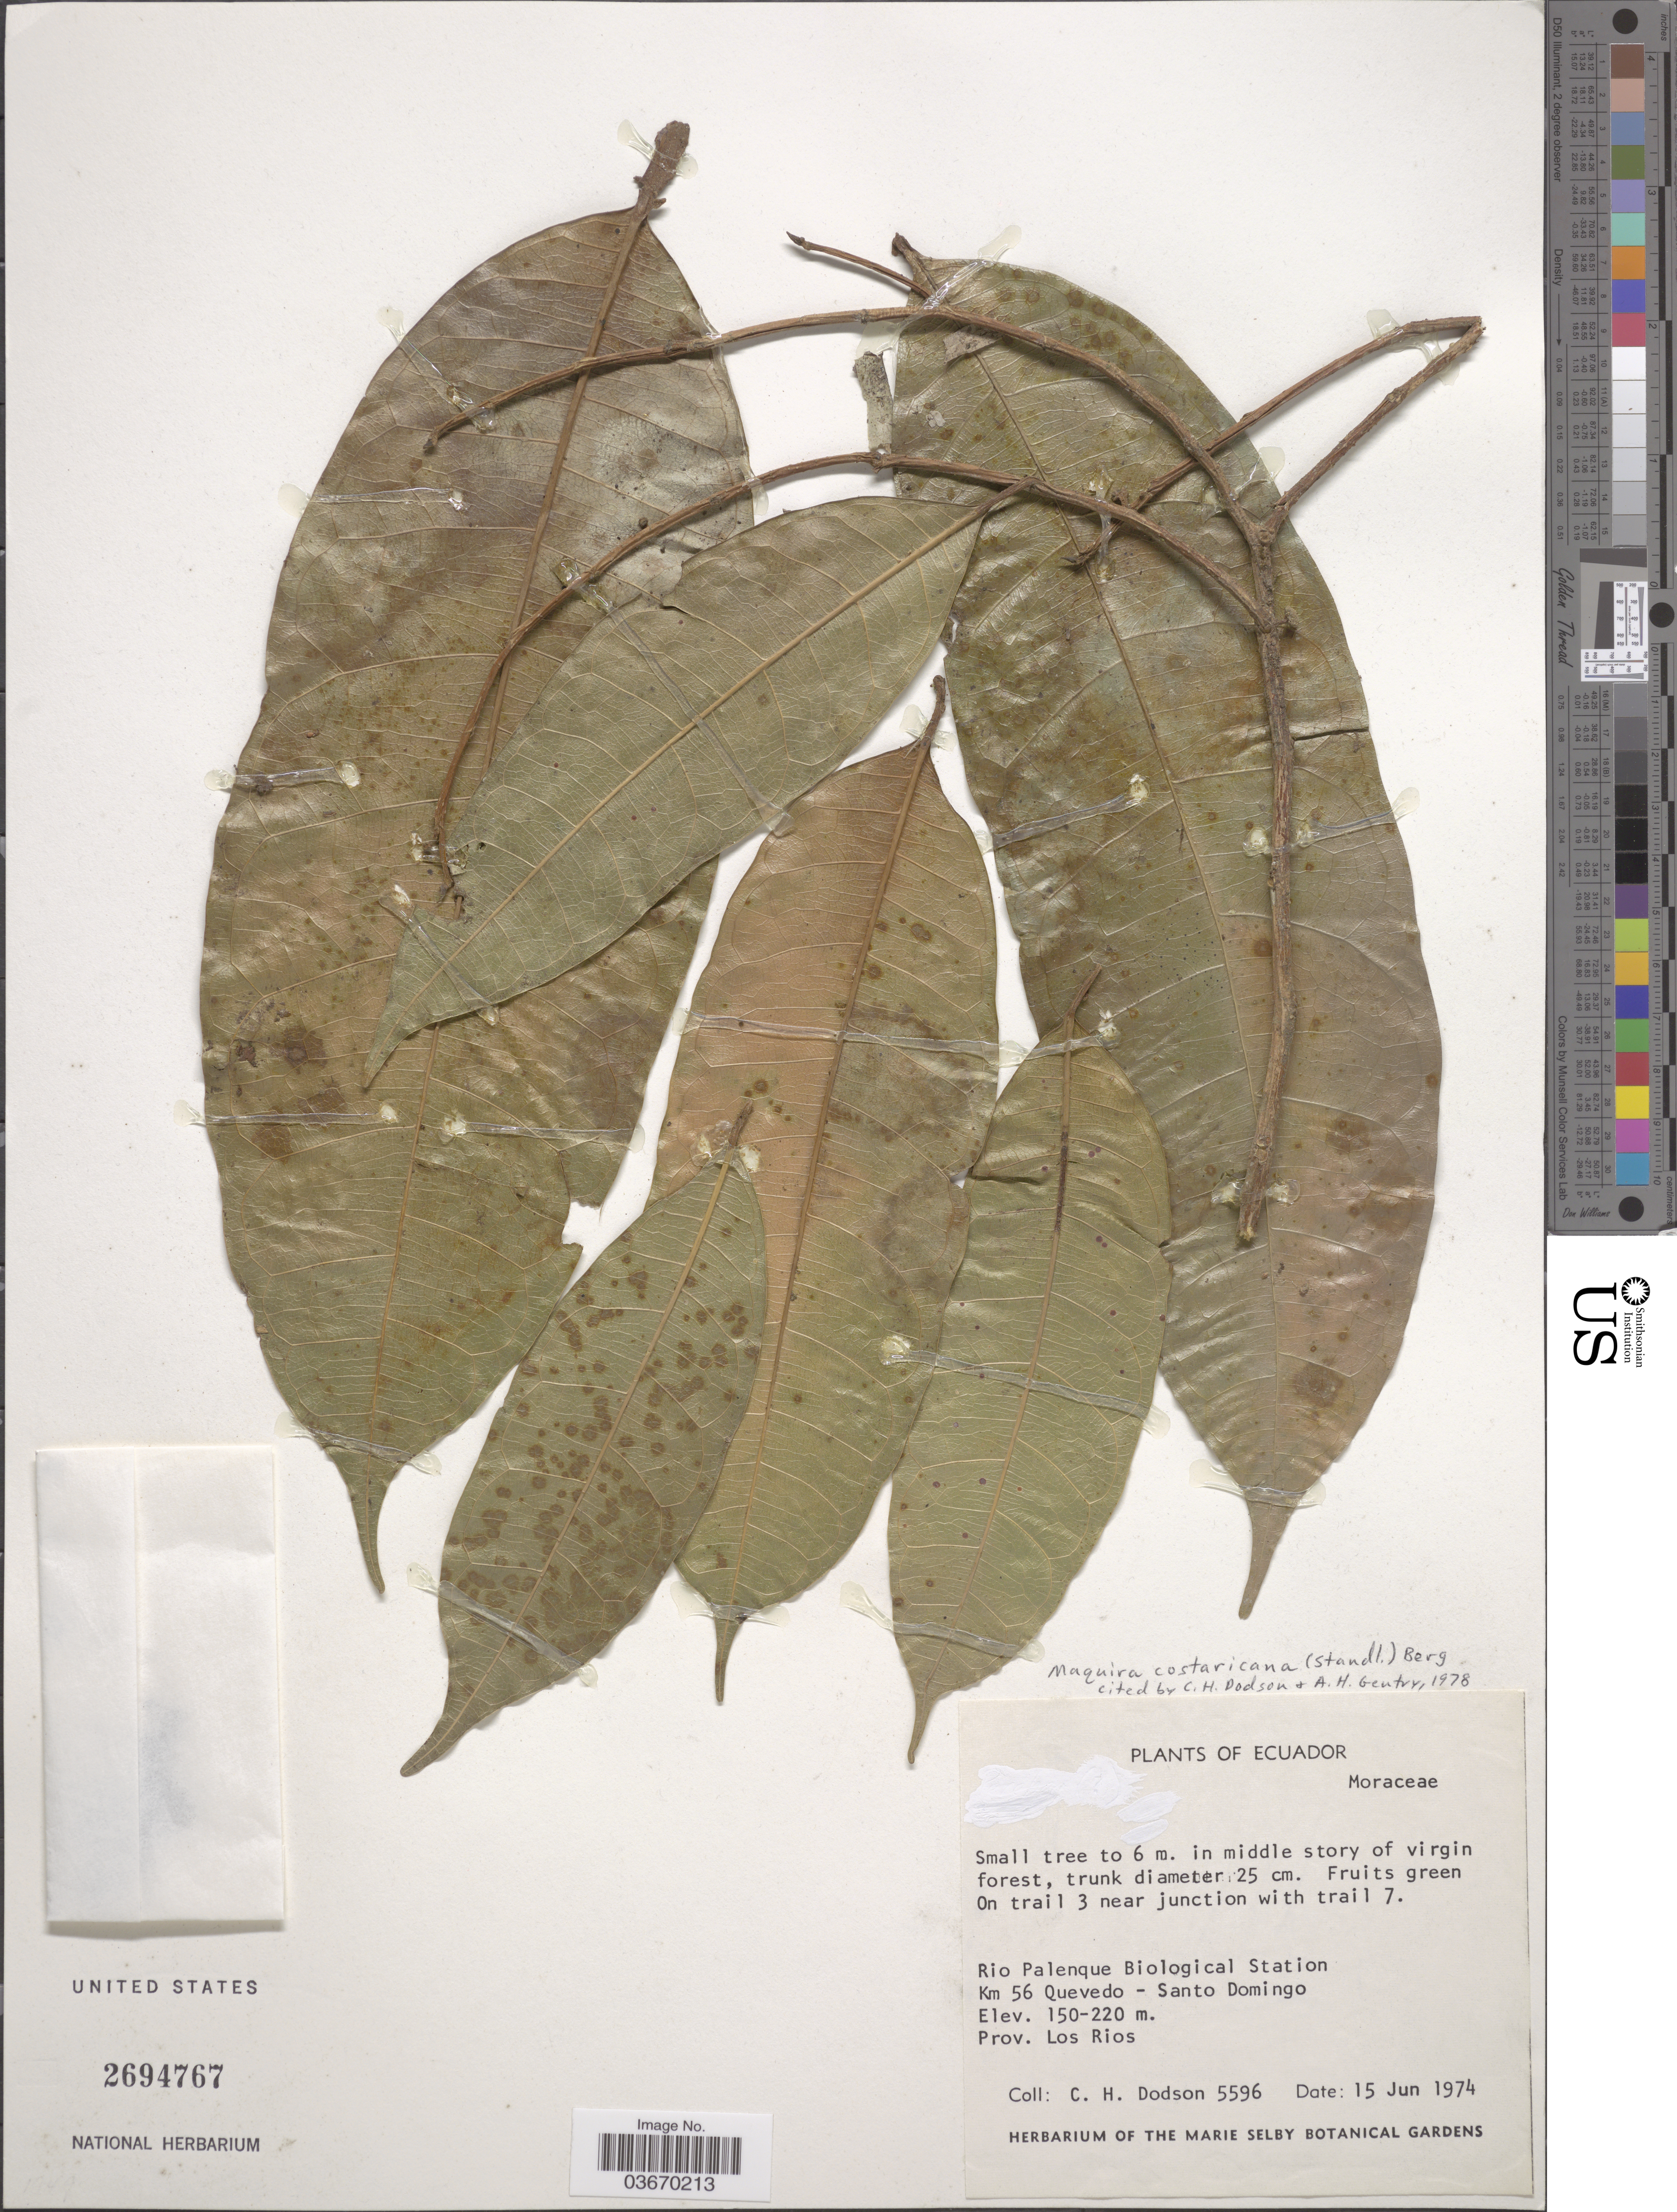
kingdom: Plantae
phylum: Tracheophyta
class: Magnoliopsida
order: Rosales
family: Moraceae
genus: Maquira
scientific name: Maquira costaricana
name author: (Standl.) C.C. Berg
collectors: C. H. Dodson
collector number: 5596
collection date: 1974-06-15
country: Ecuador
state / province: Los Ríos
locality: Rio Palenque Biological Station Km 56 Quevedo - Santo Domingo. Prov. Los Rios.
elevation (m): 150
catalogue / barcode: US 2694767